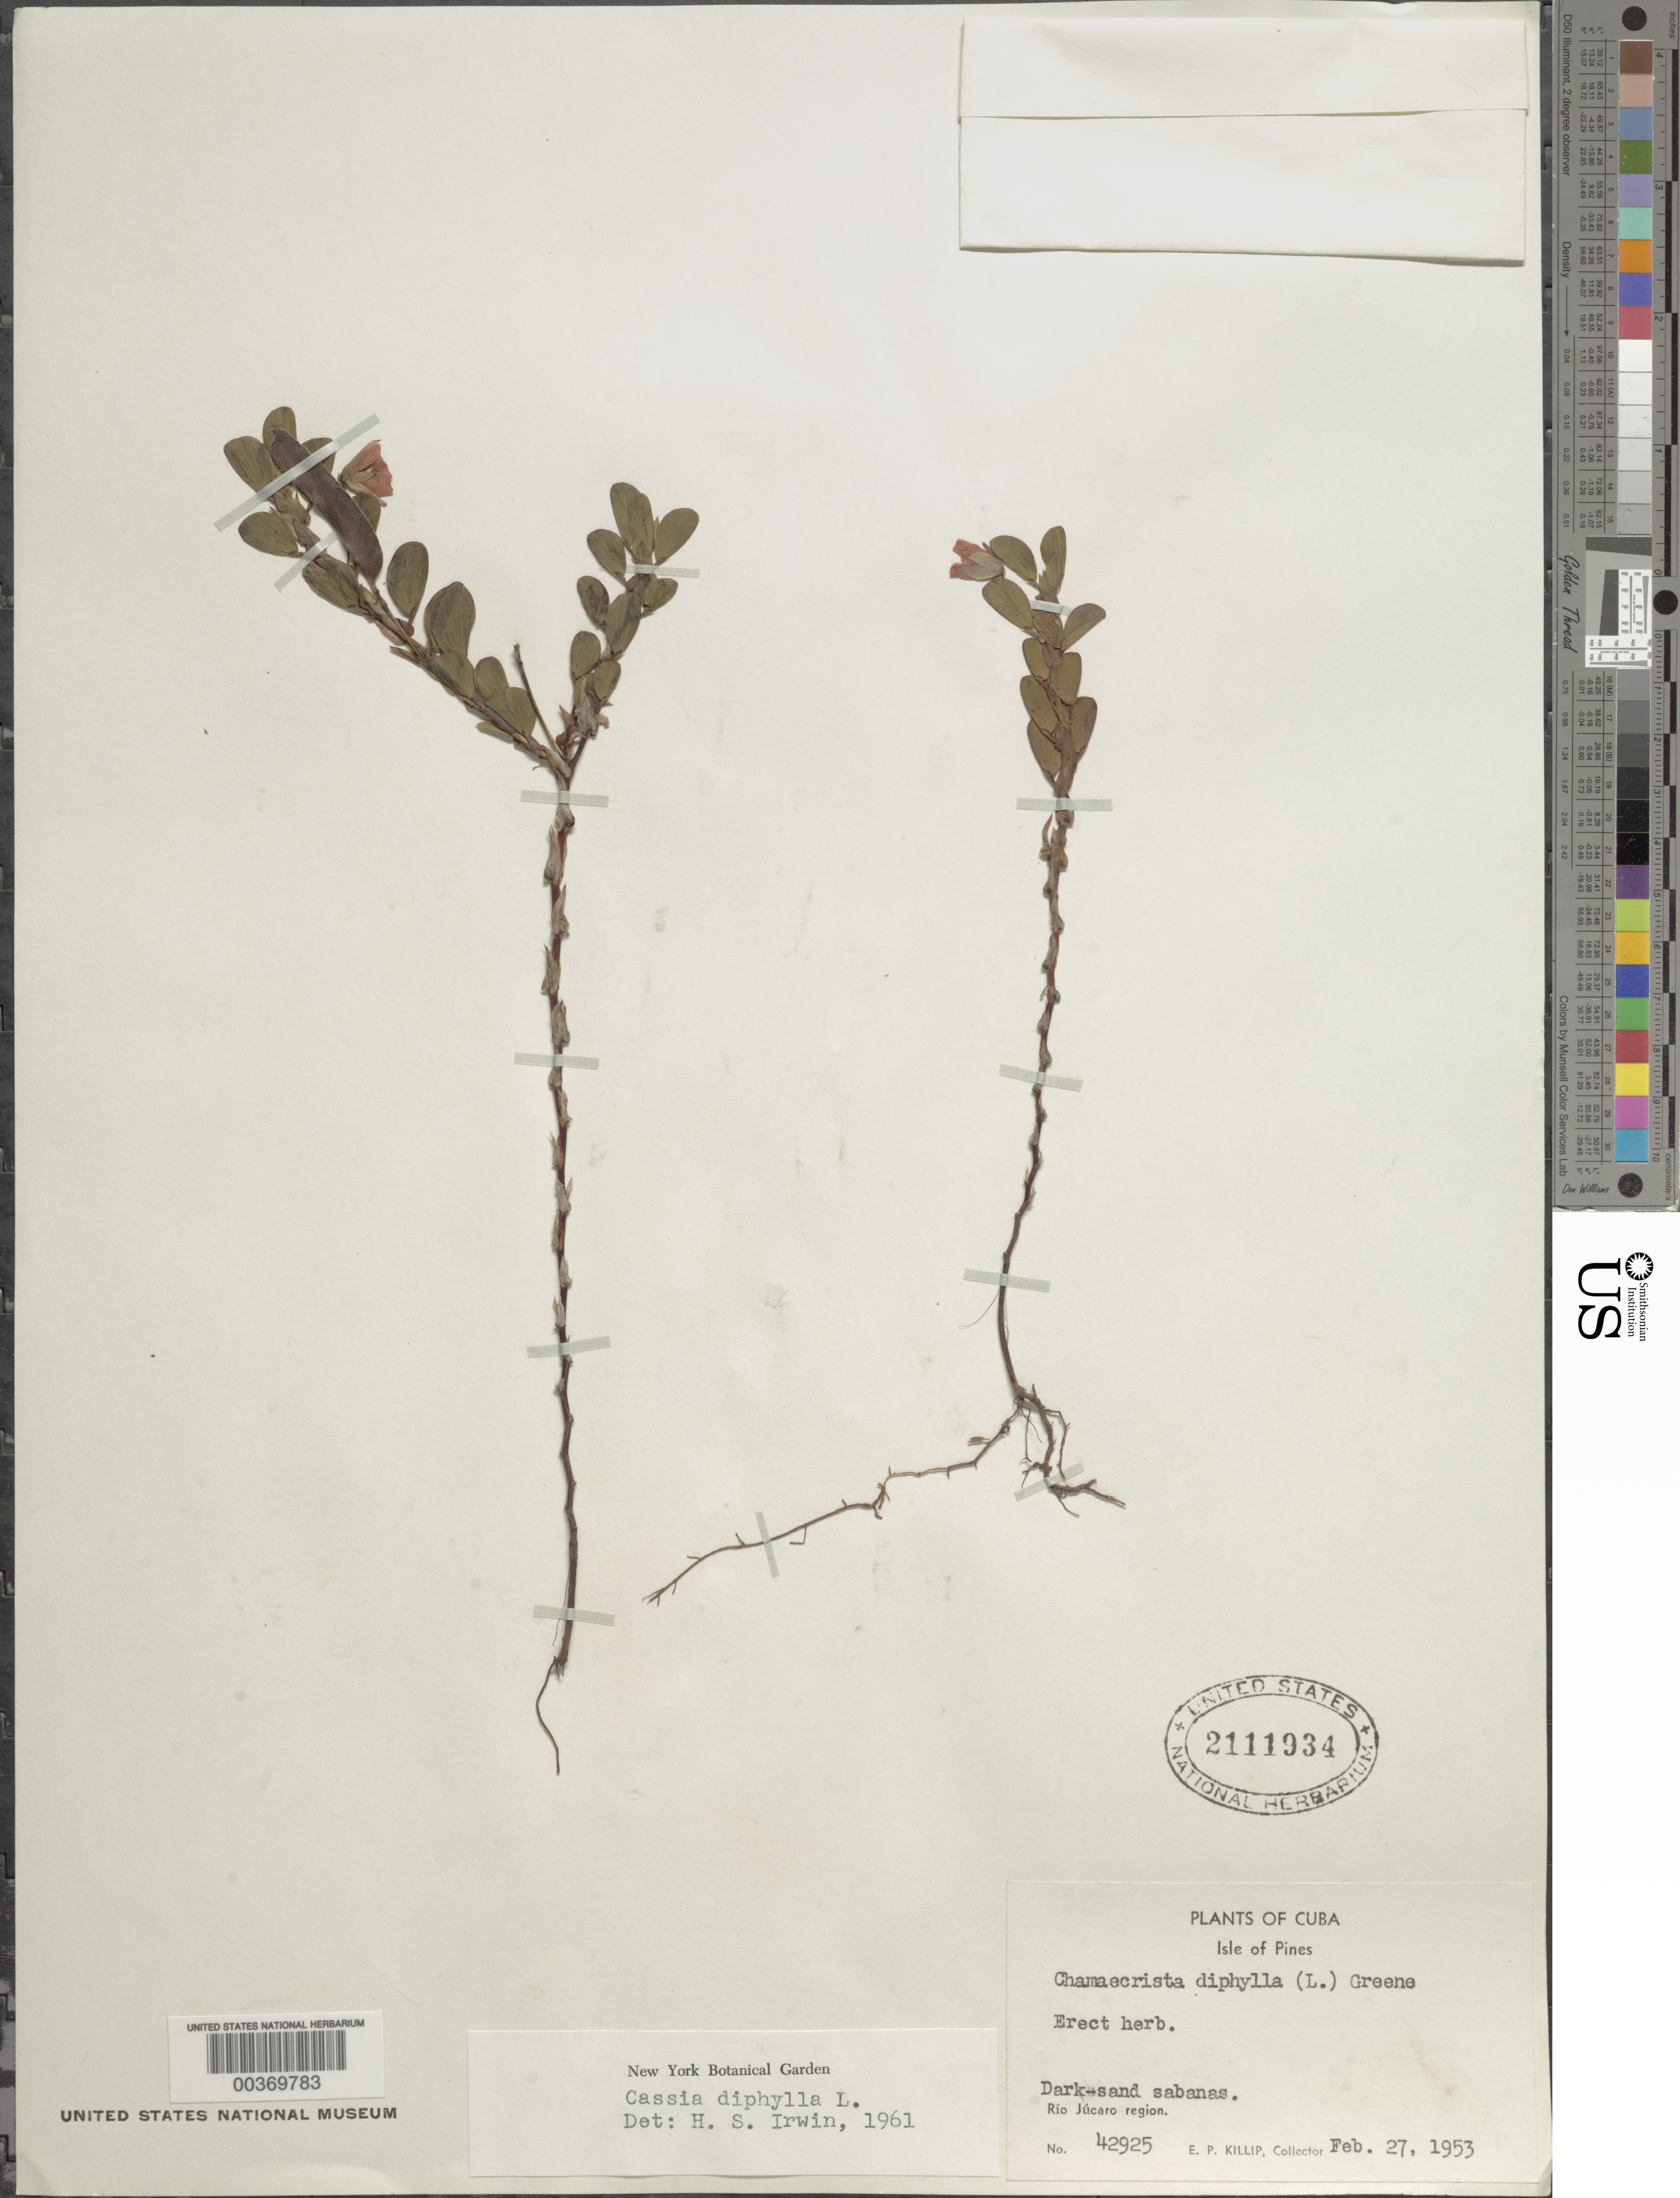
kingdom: Plantae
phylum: Tracheophyta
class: Magnoliopsida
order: Fabales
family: Fabaceae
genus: Chamaecrista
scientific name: Chamaecrista diphylla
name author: (L.) Greene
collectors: E. P. Killip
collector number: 42925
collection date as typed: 27 Feb 1953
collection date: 1953-02-27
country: Cuba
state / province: Isla de La Juventud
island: Isla de La Juventud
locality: Rio jucaro region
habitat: Darl-sand sabanas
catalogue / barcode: US 2111934